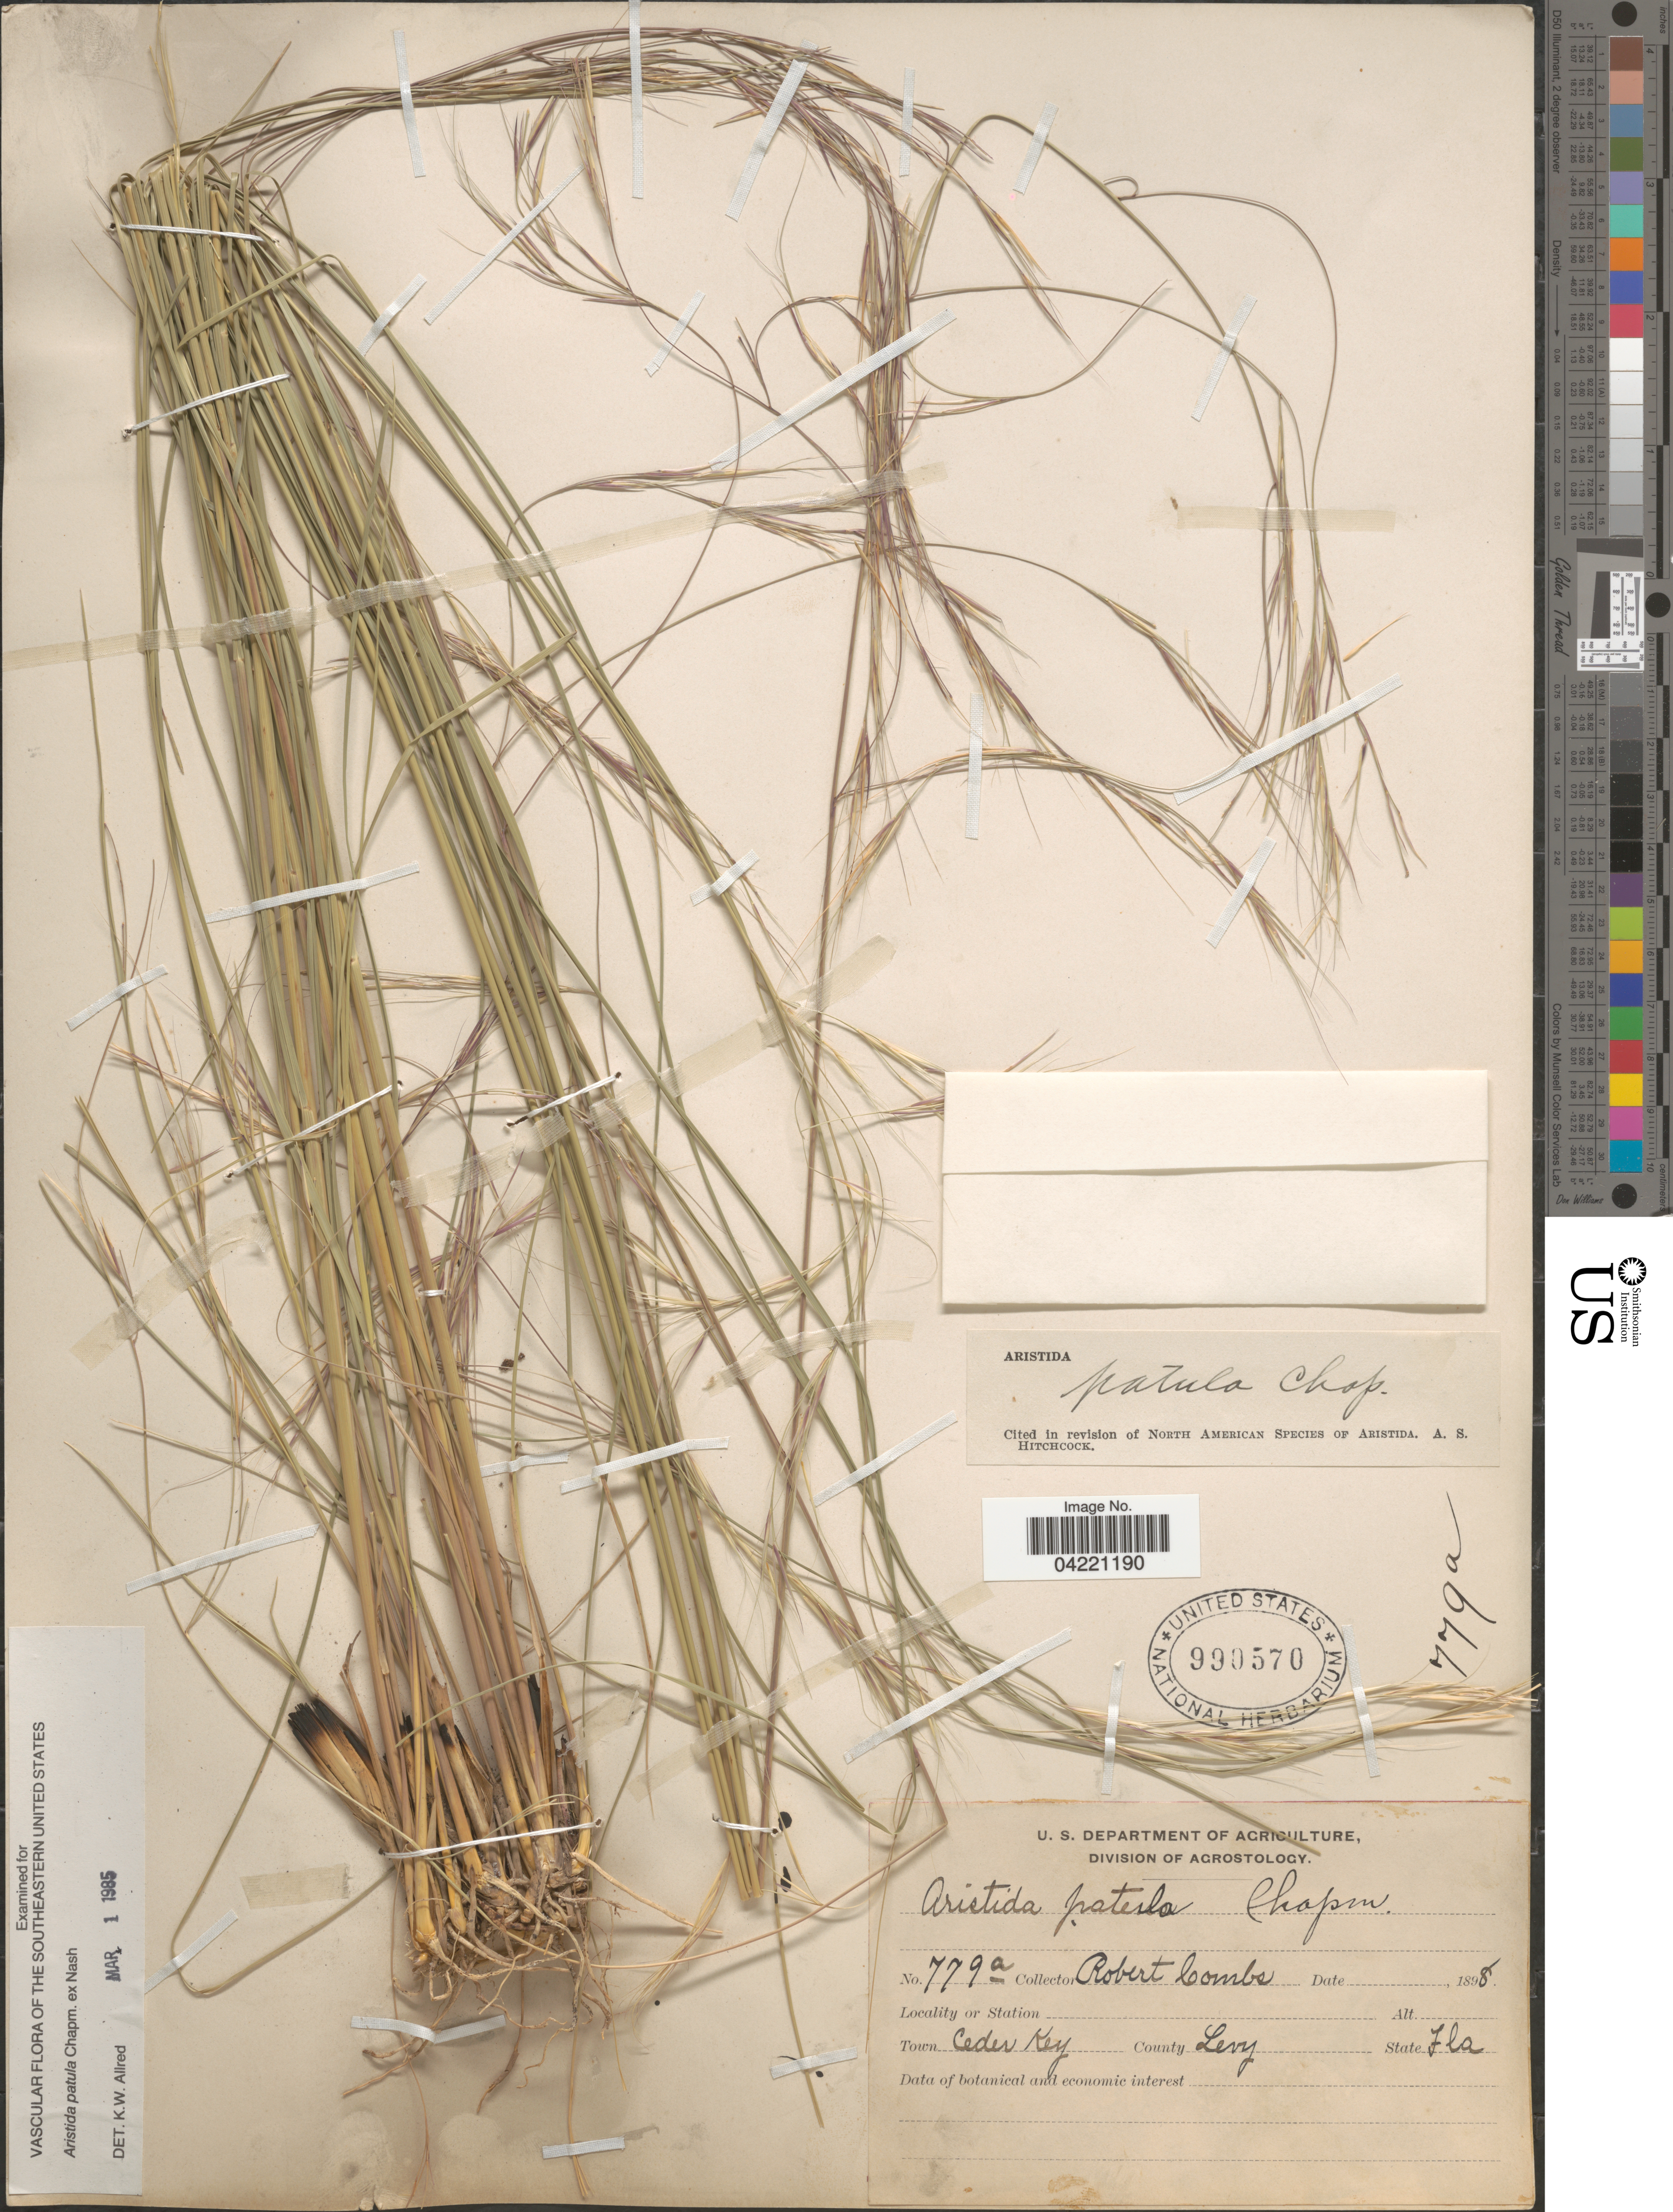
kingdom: Plantae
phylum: Tracheophyta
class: Liliopsida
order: Poales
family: Poaceae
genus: Aristida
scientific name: Aristida patula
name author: Chapm. ex Nash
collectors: R. Combs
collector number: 779a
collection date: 1898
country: United States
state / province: Florida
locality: Town Cedar Key. County Levy.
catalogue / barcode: US 990570